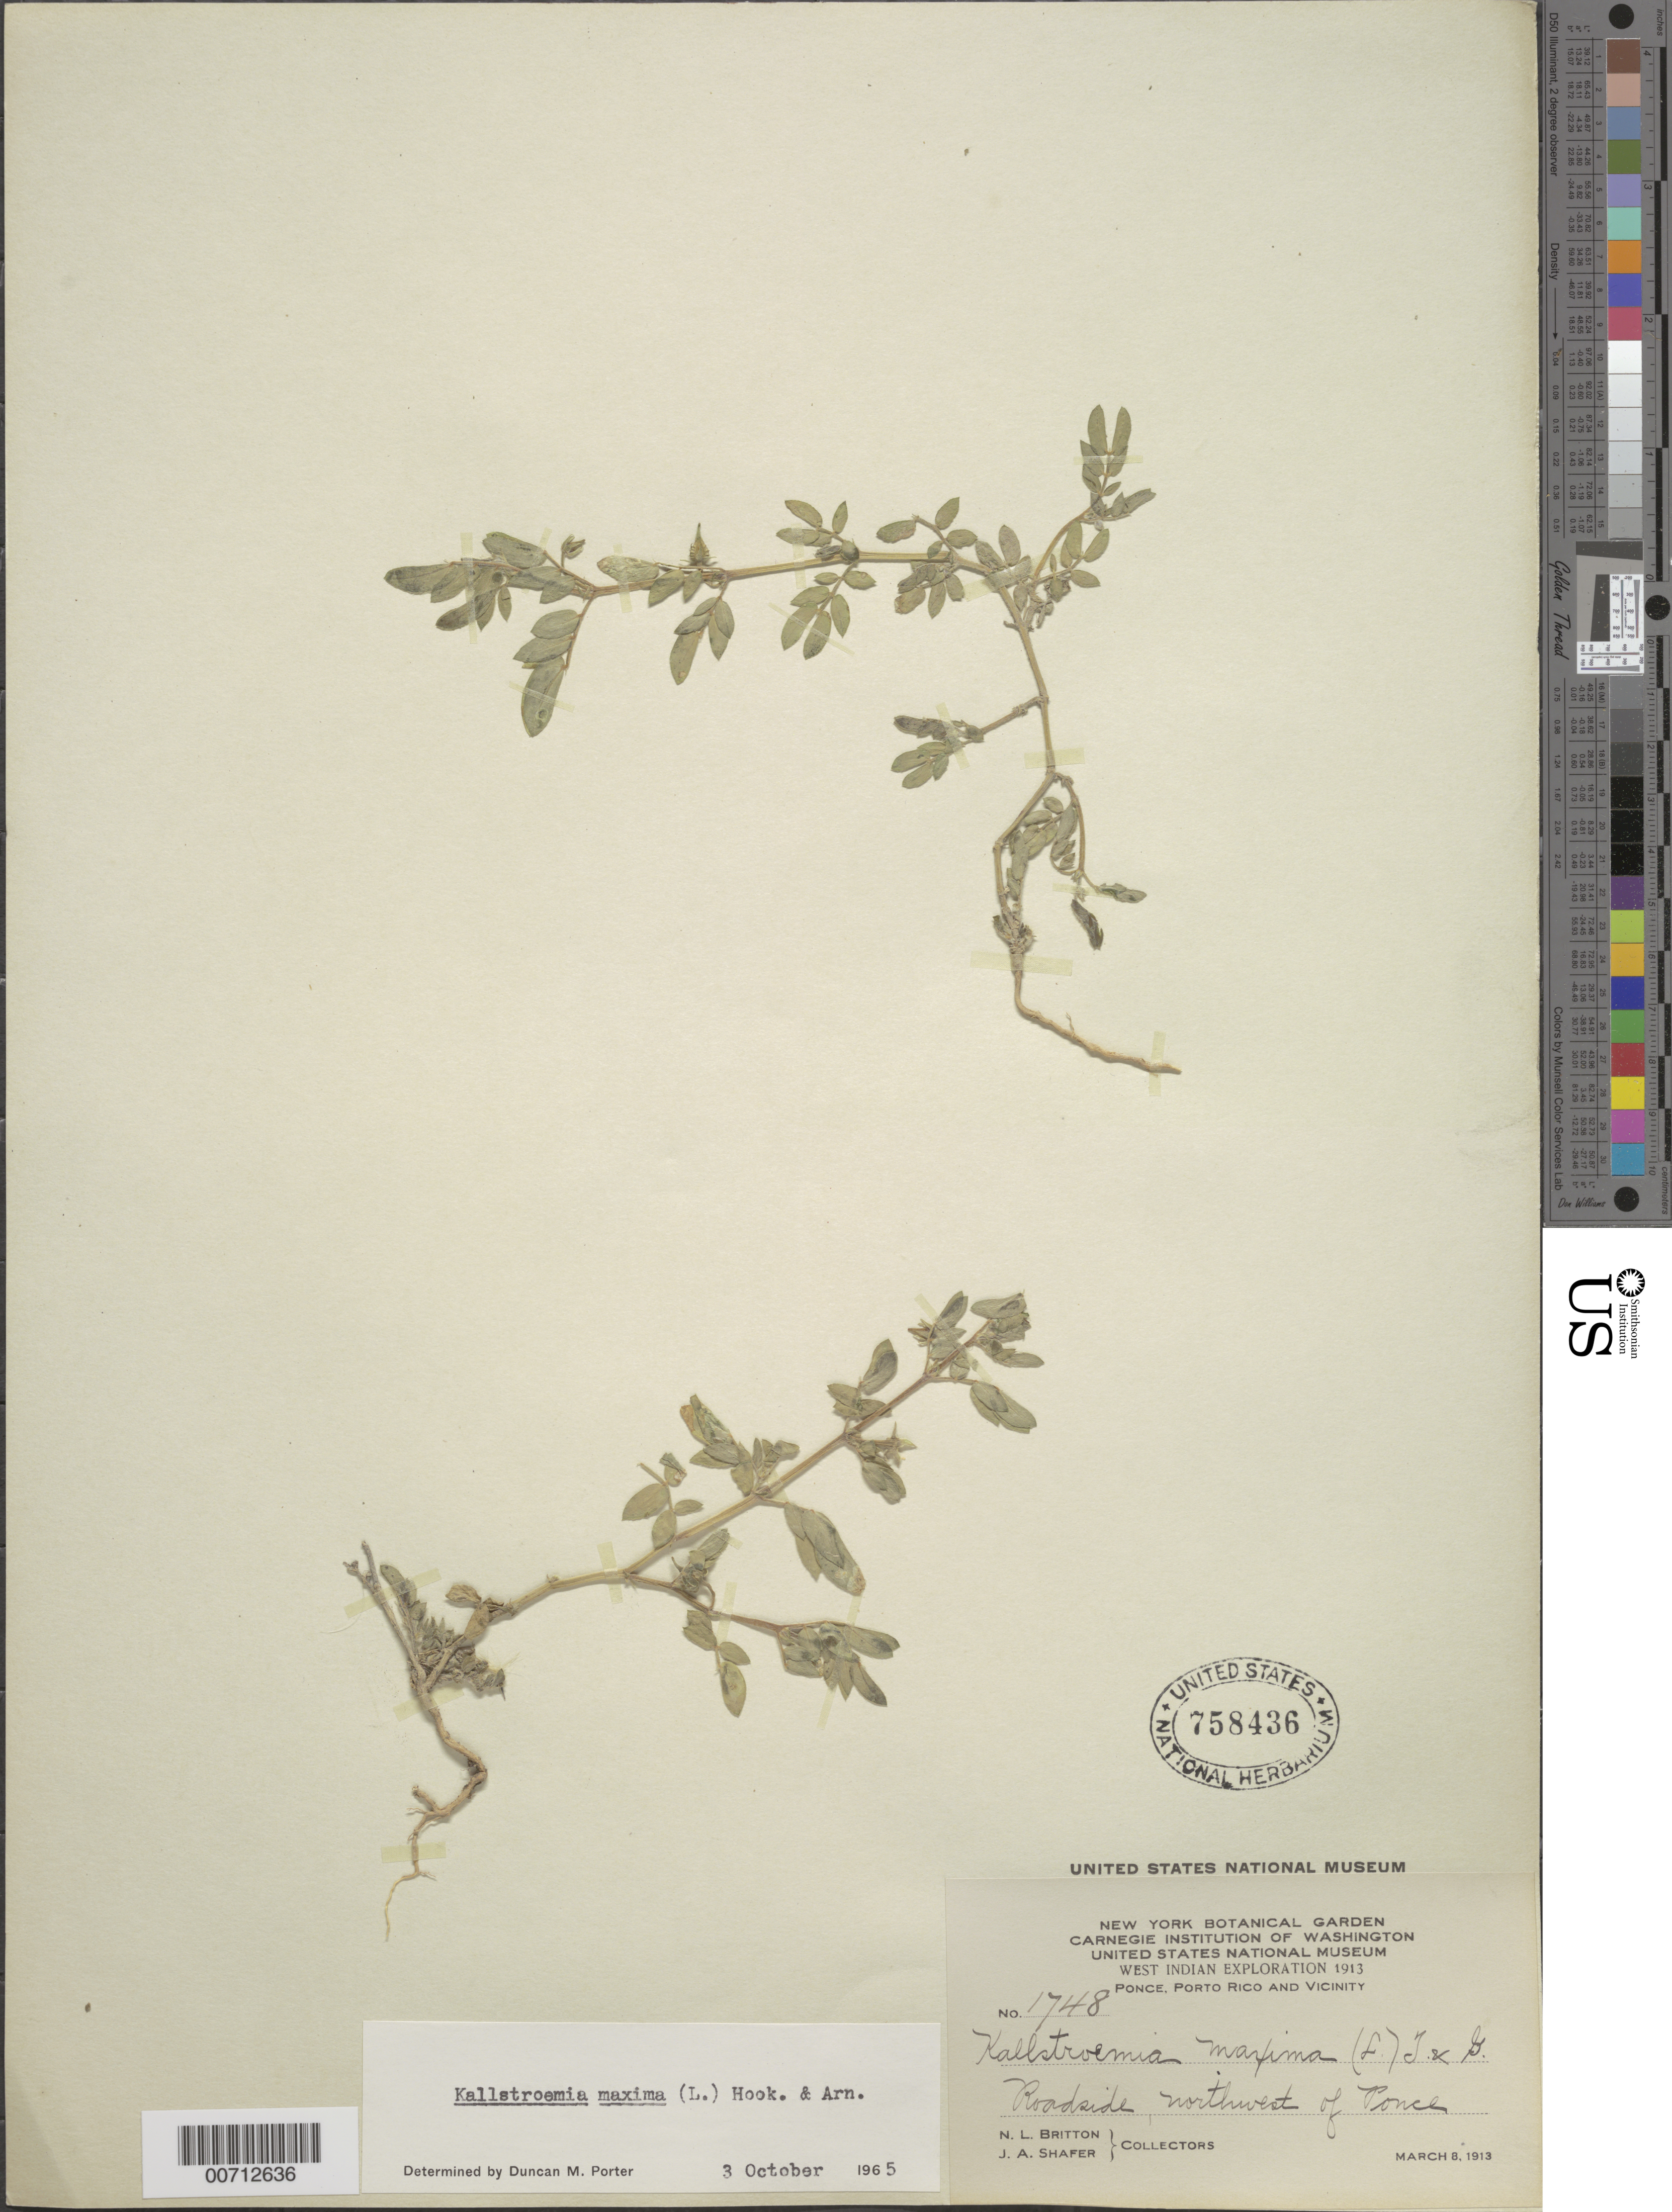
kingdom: Plantae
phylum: Tracheophyta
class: Magnoliopsida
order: Zygophyllales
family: Zygophyllaceae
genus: Kallstroemia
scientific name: Kallstroemia maxima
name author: (L.) Hook. & Arn.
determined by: Porter, D. M.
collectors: N. Britton & J. A. Shafer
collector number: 1748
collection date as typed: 08 Mar 1913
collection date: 1913-03-08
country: Puerto Rico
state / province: Ponce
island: Greater Antilles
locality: NW of Ponce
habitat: Roadside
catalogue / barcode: US 758436